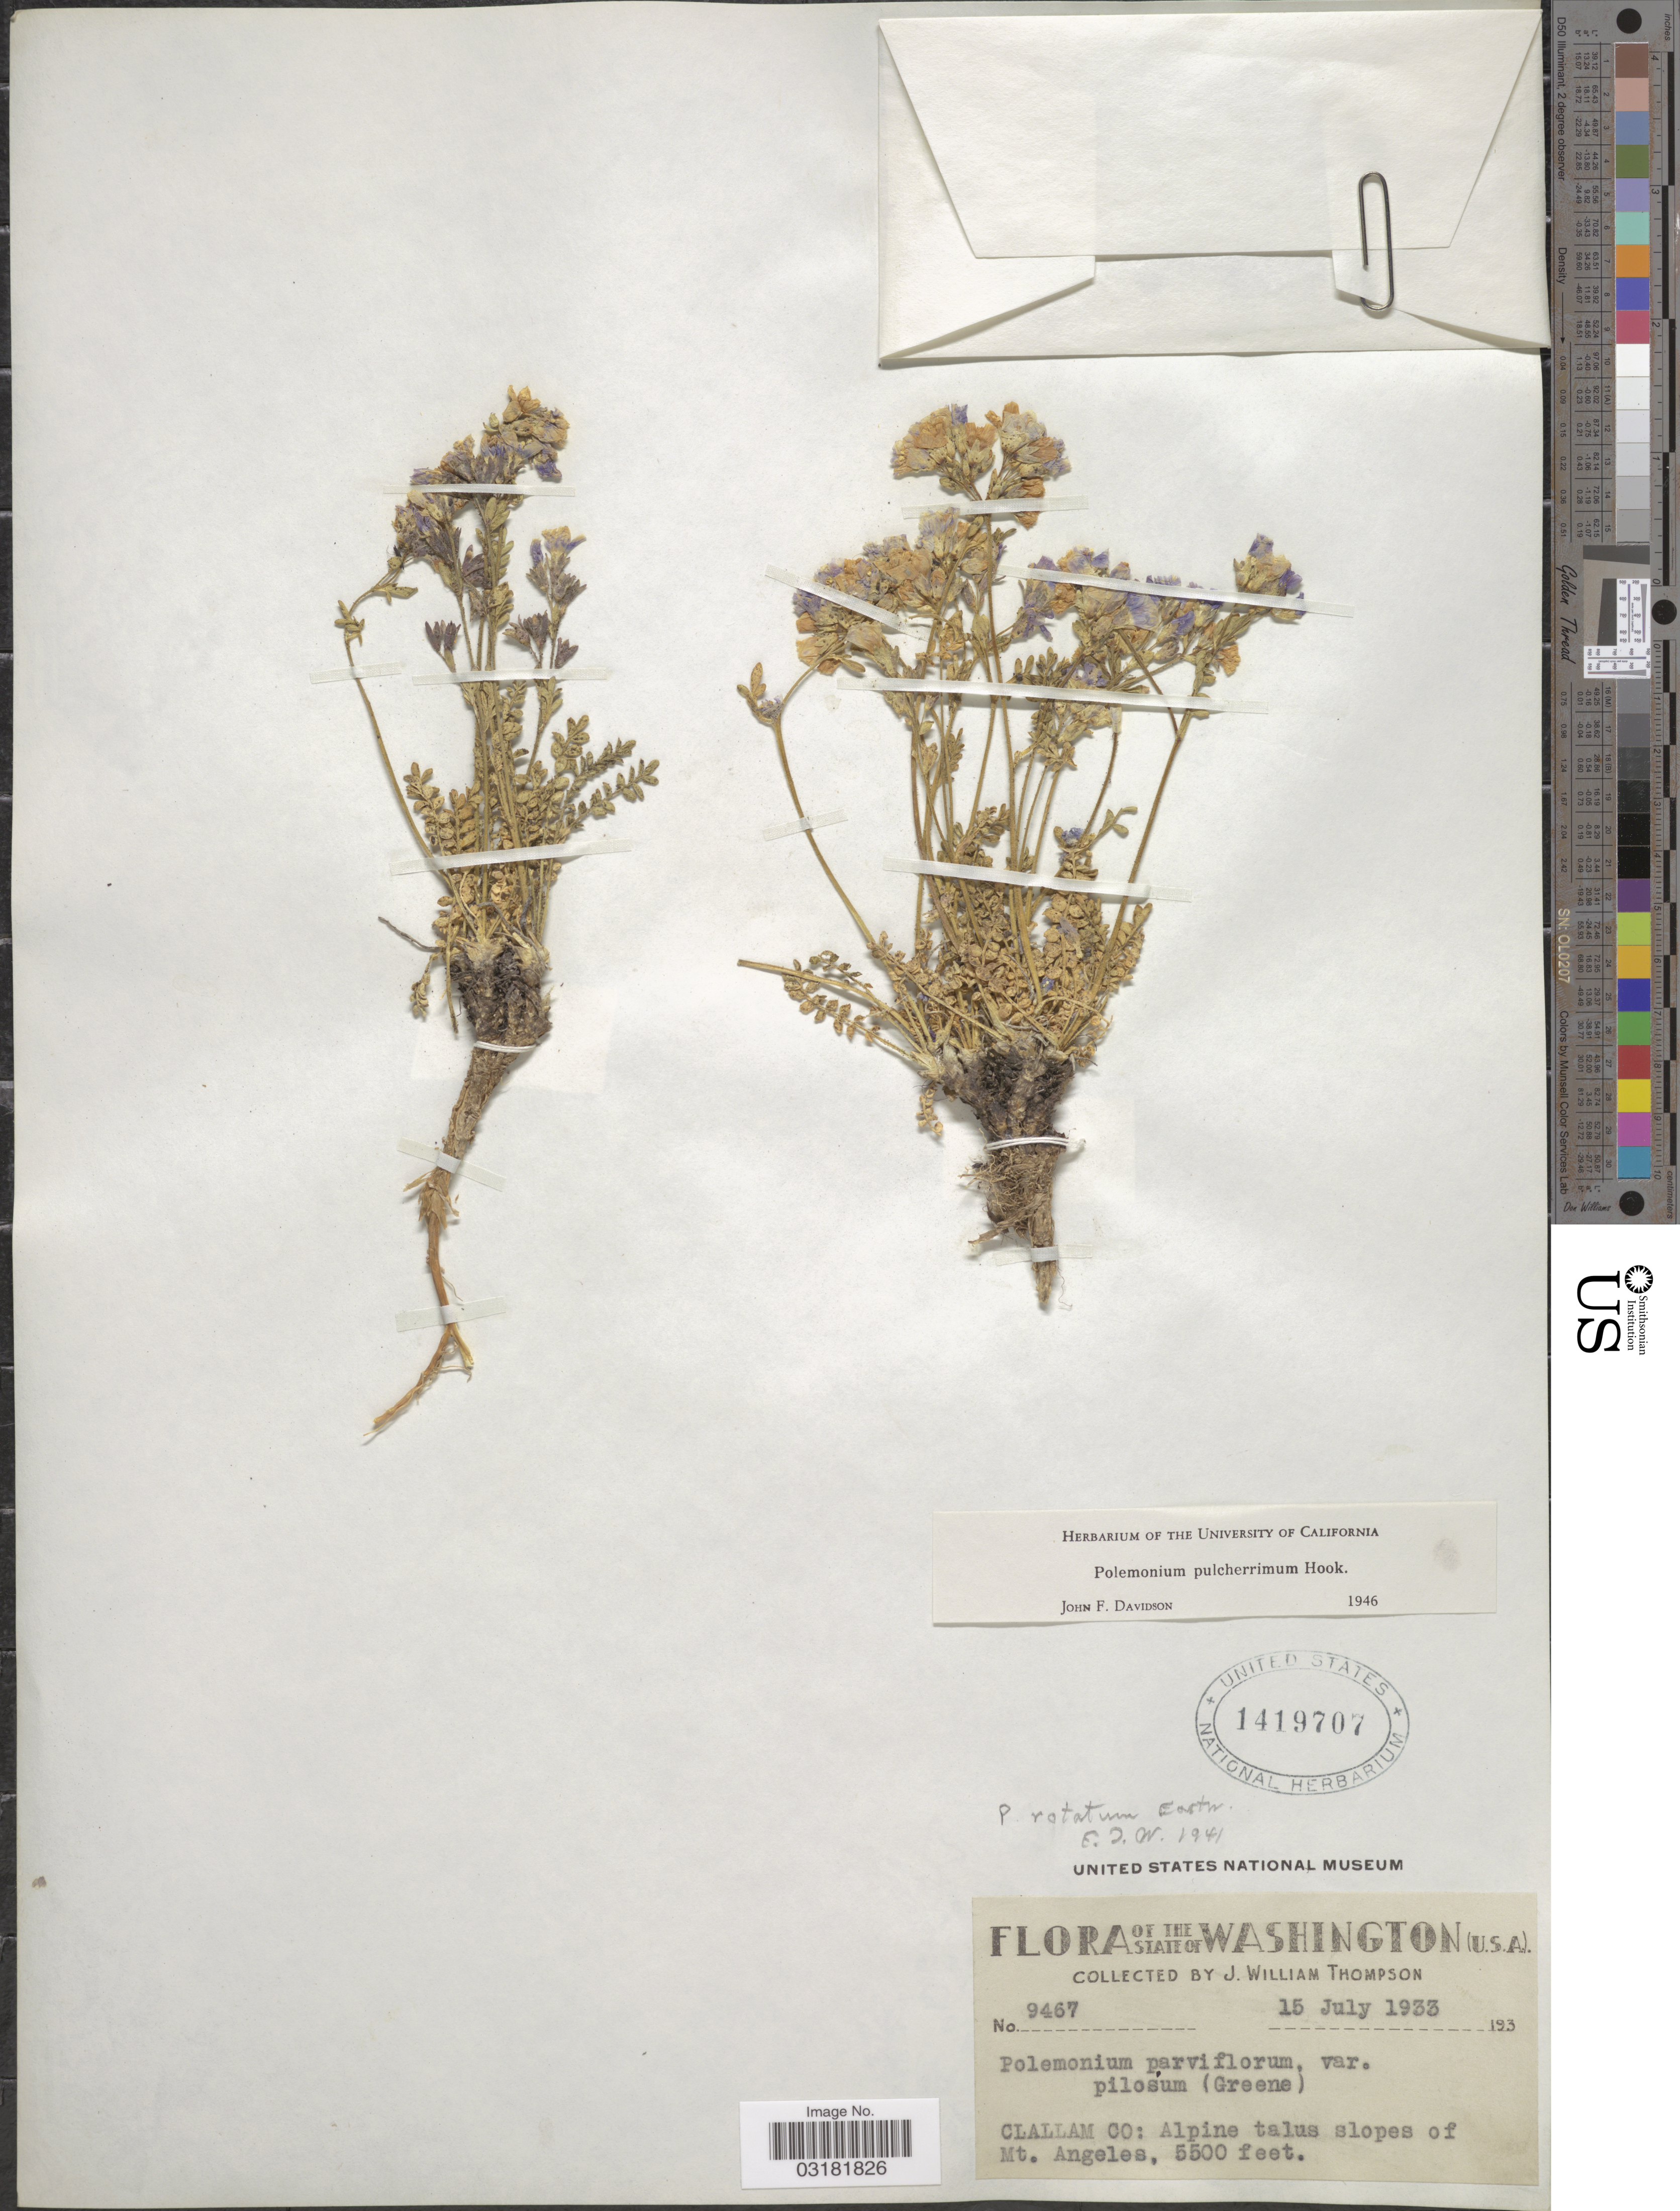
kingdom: Plantae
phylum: Tracheophyta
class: Magnoliopsida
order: Ericales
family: Polemoniaceae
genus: Polemonium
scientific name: Polemonium pulcherrimum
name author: Hook.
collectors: J. W. Thompson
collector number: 9467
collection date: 1933-07-15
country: United States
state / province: Washington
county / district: Clallam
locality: Clallam Co: Alpine talus slopes of Mt. Angeles.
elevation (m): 1676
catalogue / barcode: US 1419707